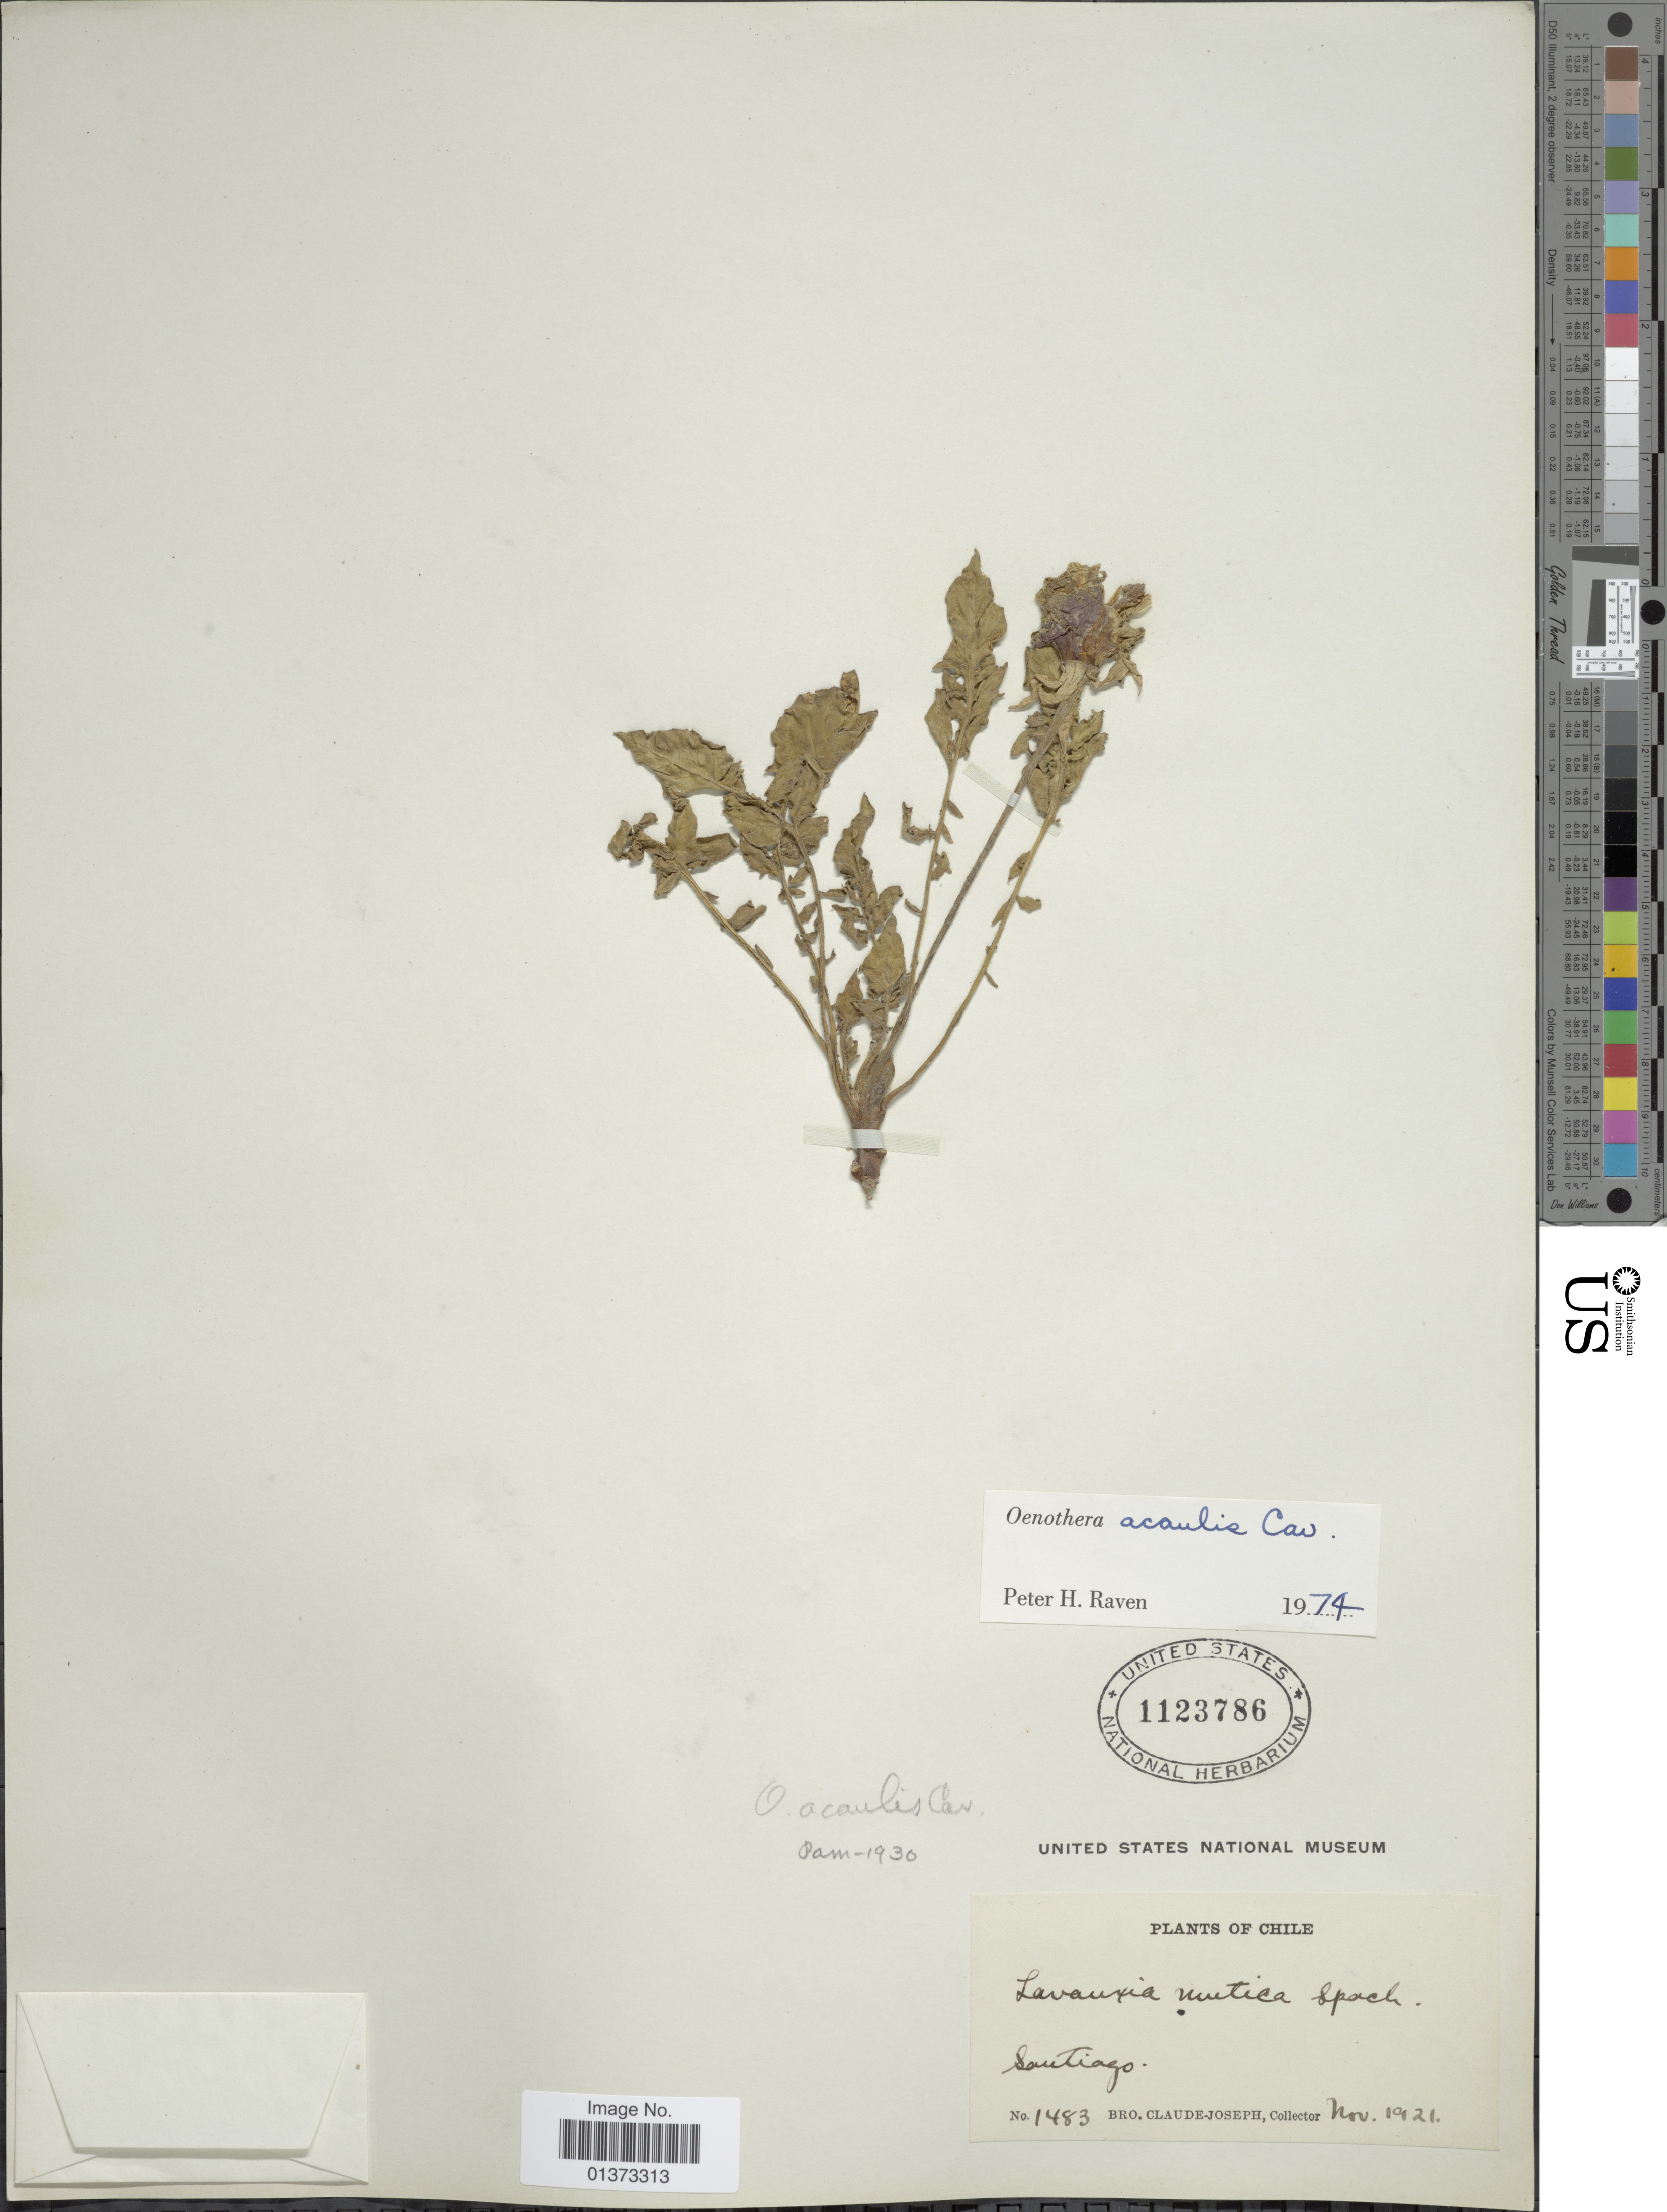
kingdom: Plantae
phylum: Tracheophyta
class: Magnoliopsida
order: Myrtales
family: Onagraceae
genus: Oenothera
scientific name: Oenothera acaulis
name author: Cav.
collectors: Bro. Claude-Joseph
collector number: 1483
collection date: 1921-11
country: Chile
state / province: Región Metropolitana (RM)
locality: Santiago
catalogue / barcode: US 1123786